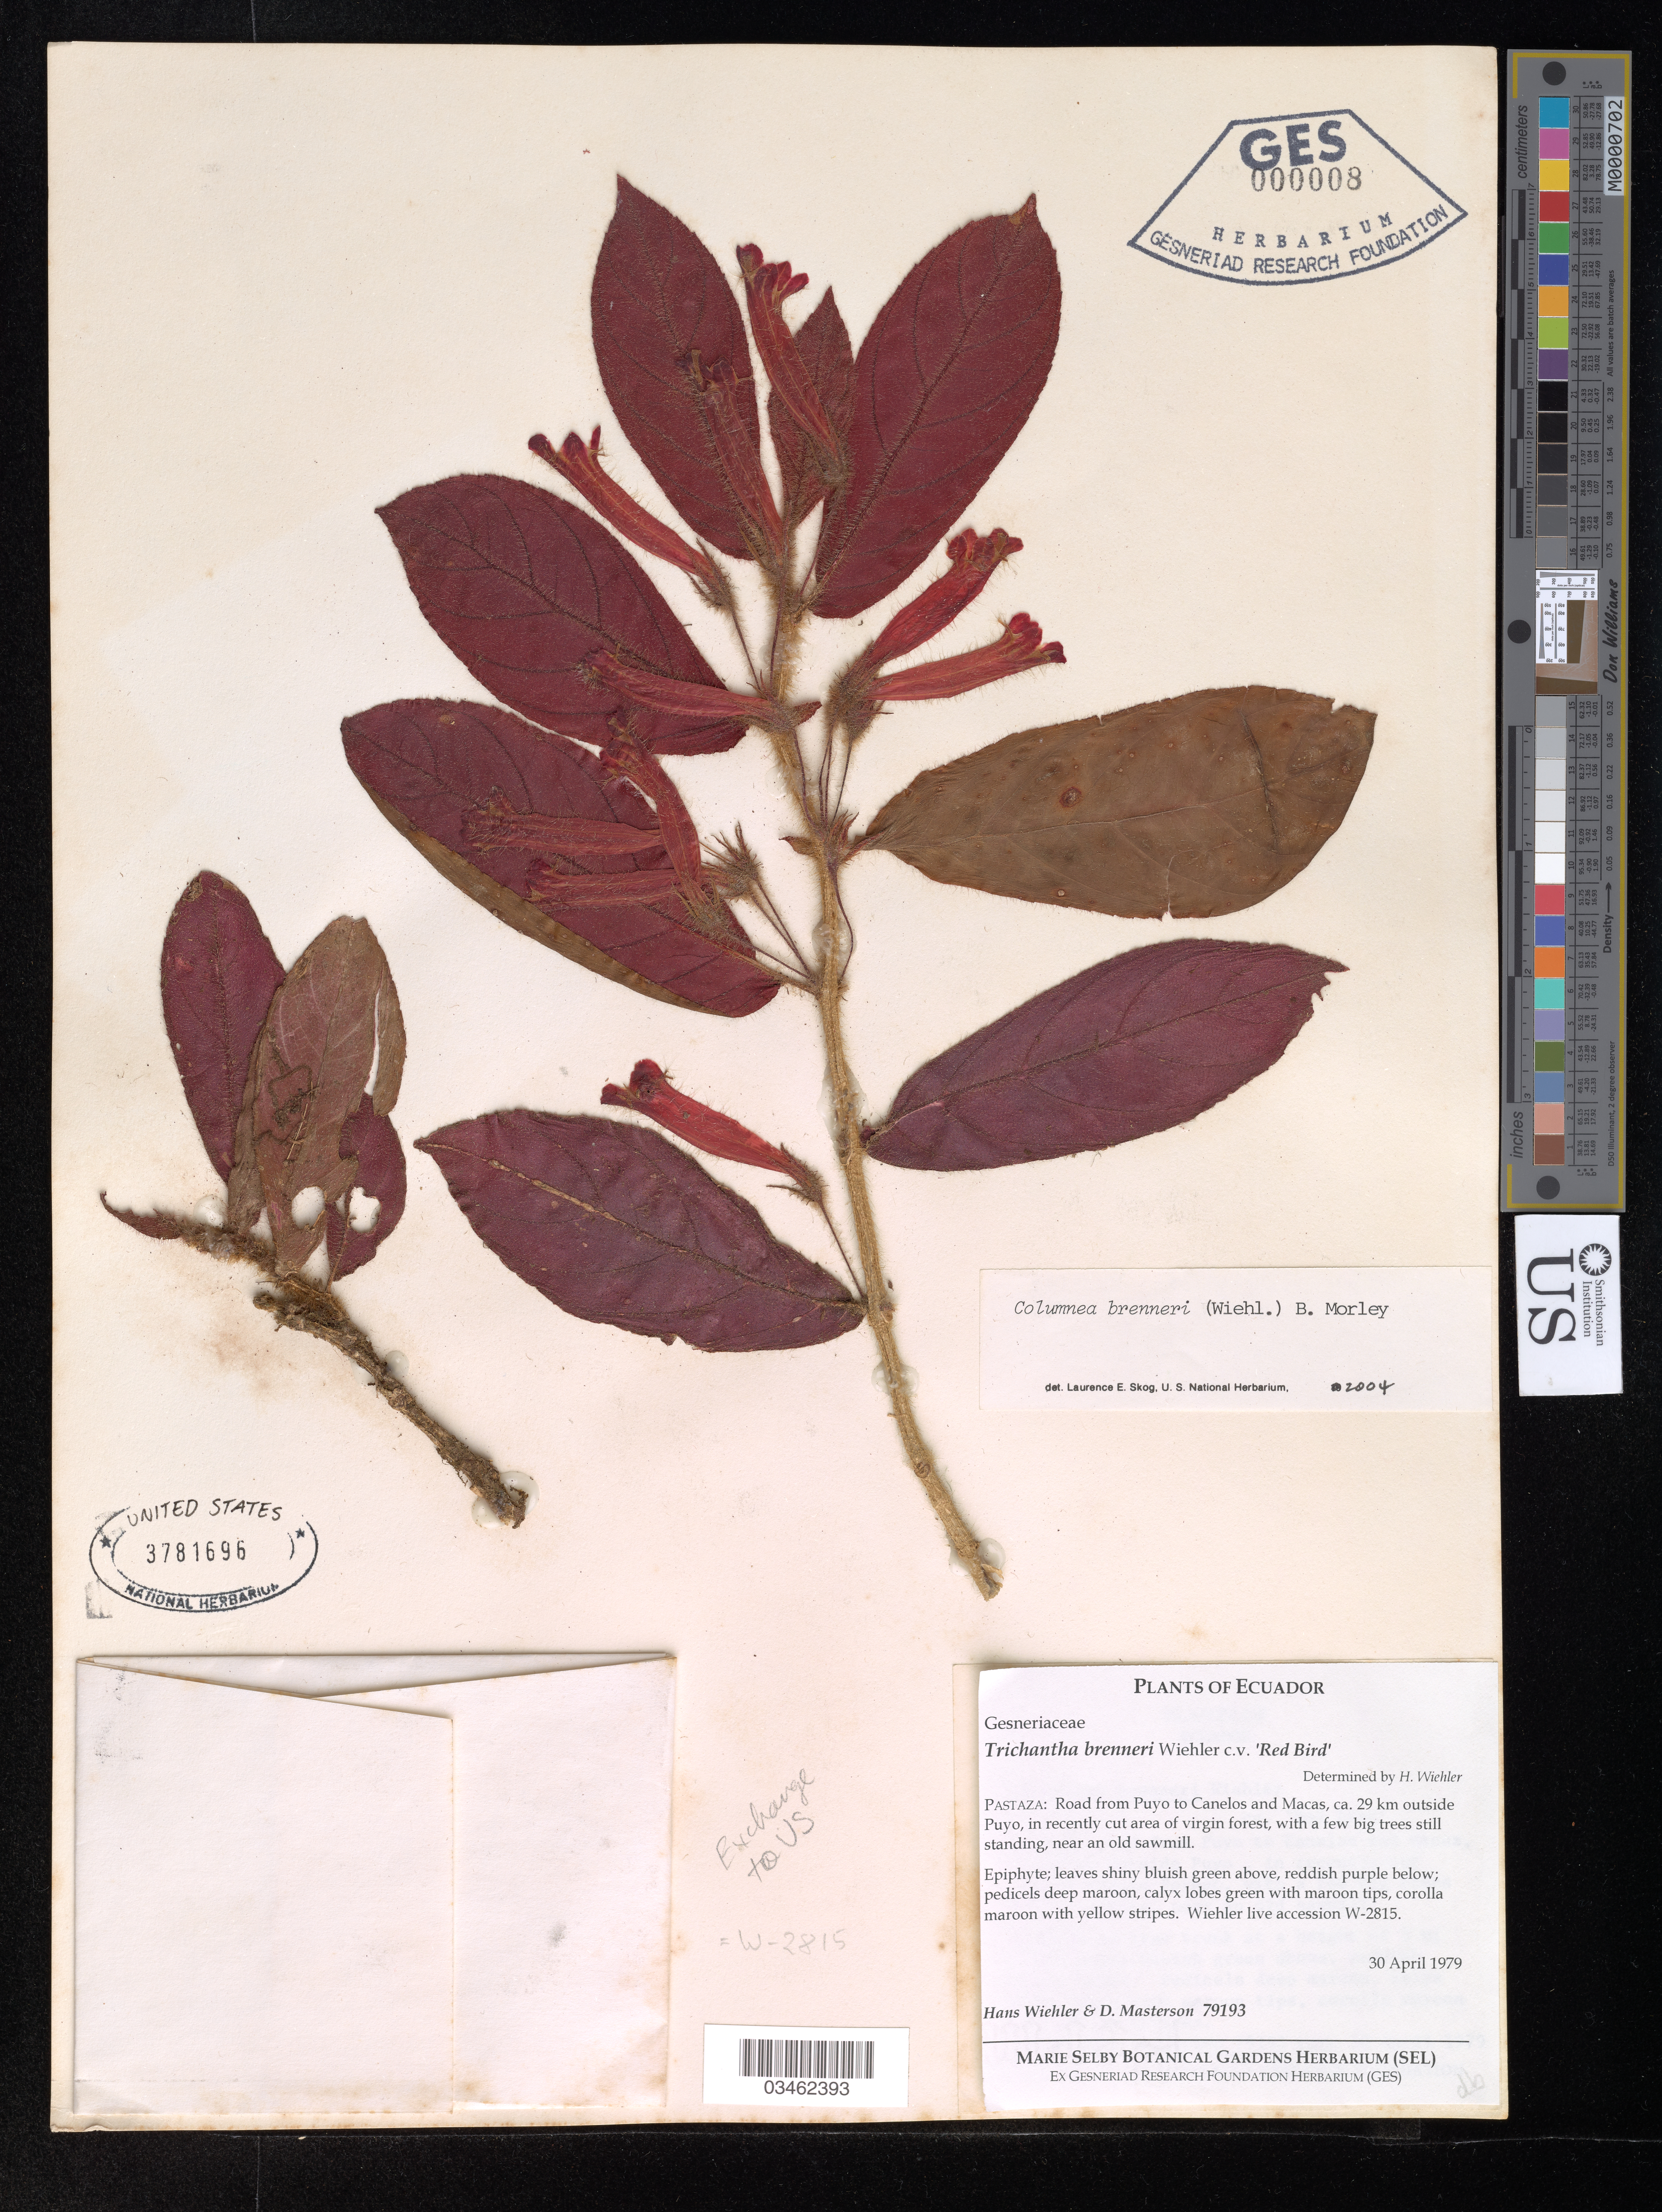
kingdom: Plantae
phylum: Tracheophyta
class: Magnoliopsida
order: Lamiales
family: Gesneriaceae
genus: Columnea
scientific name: Columnea brenneri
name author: (Wiehler) B.D. Morley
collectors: H. Wiehler & D. Masterson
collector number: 79193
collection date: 1979-04-30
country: Ecuador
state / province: Pastaza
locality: Road from Puyo to Canelos and Macas, ca. 29 km outside Puyo, in recently cut area of virgin forest, with a few big trees still standing, near an old sawmill.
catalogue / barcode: US 3781696